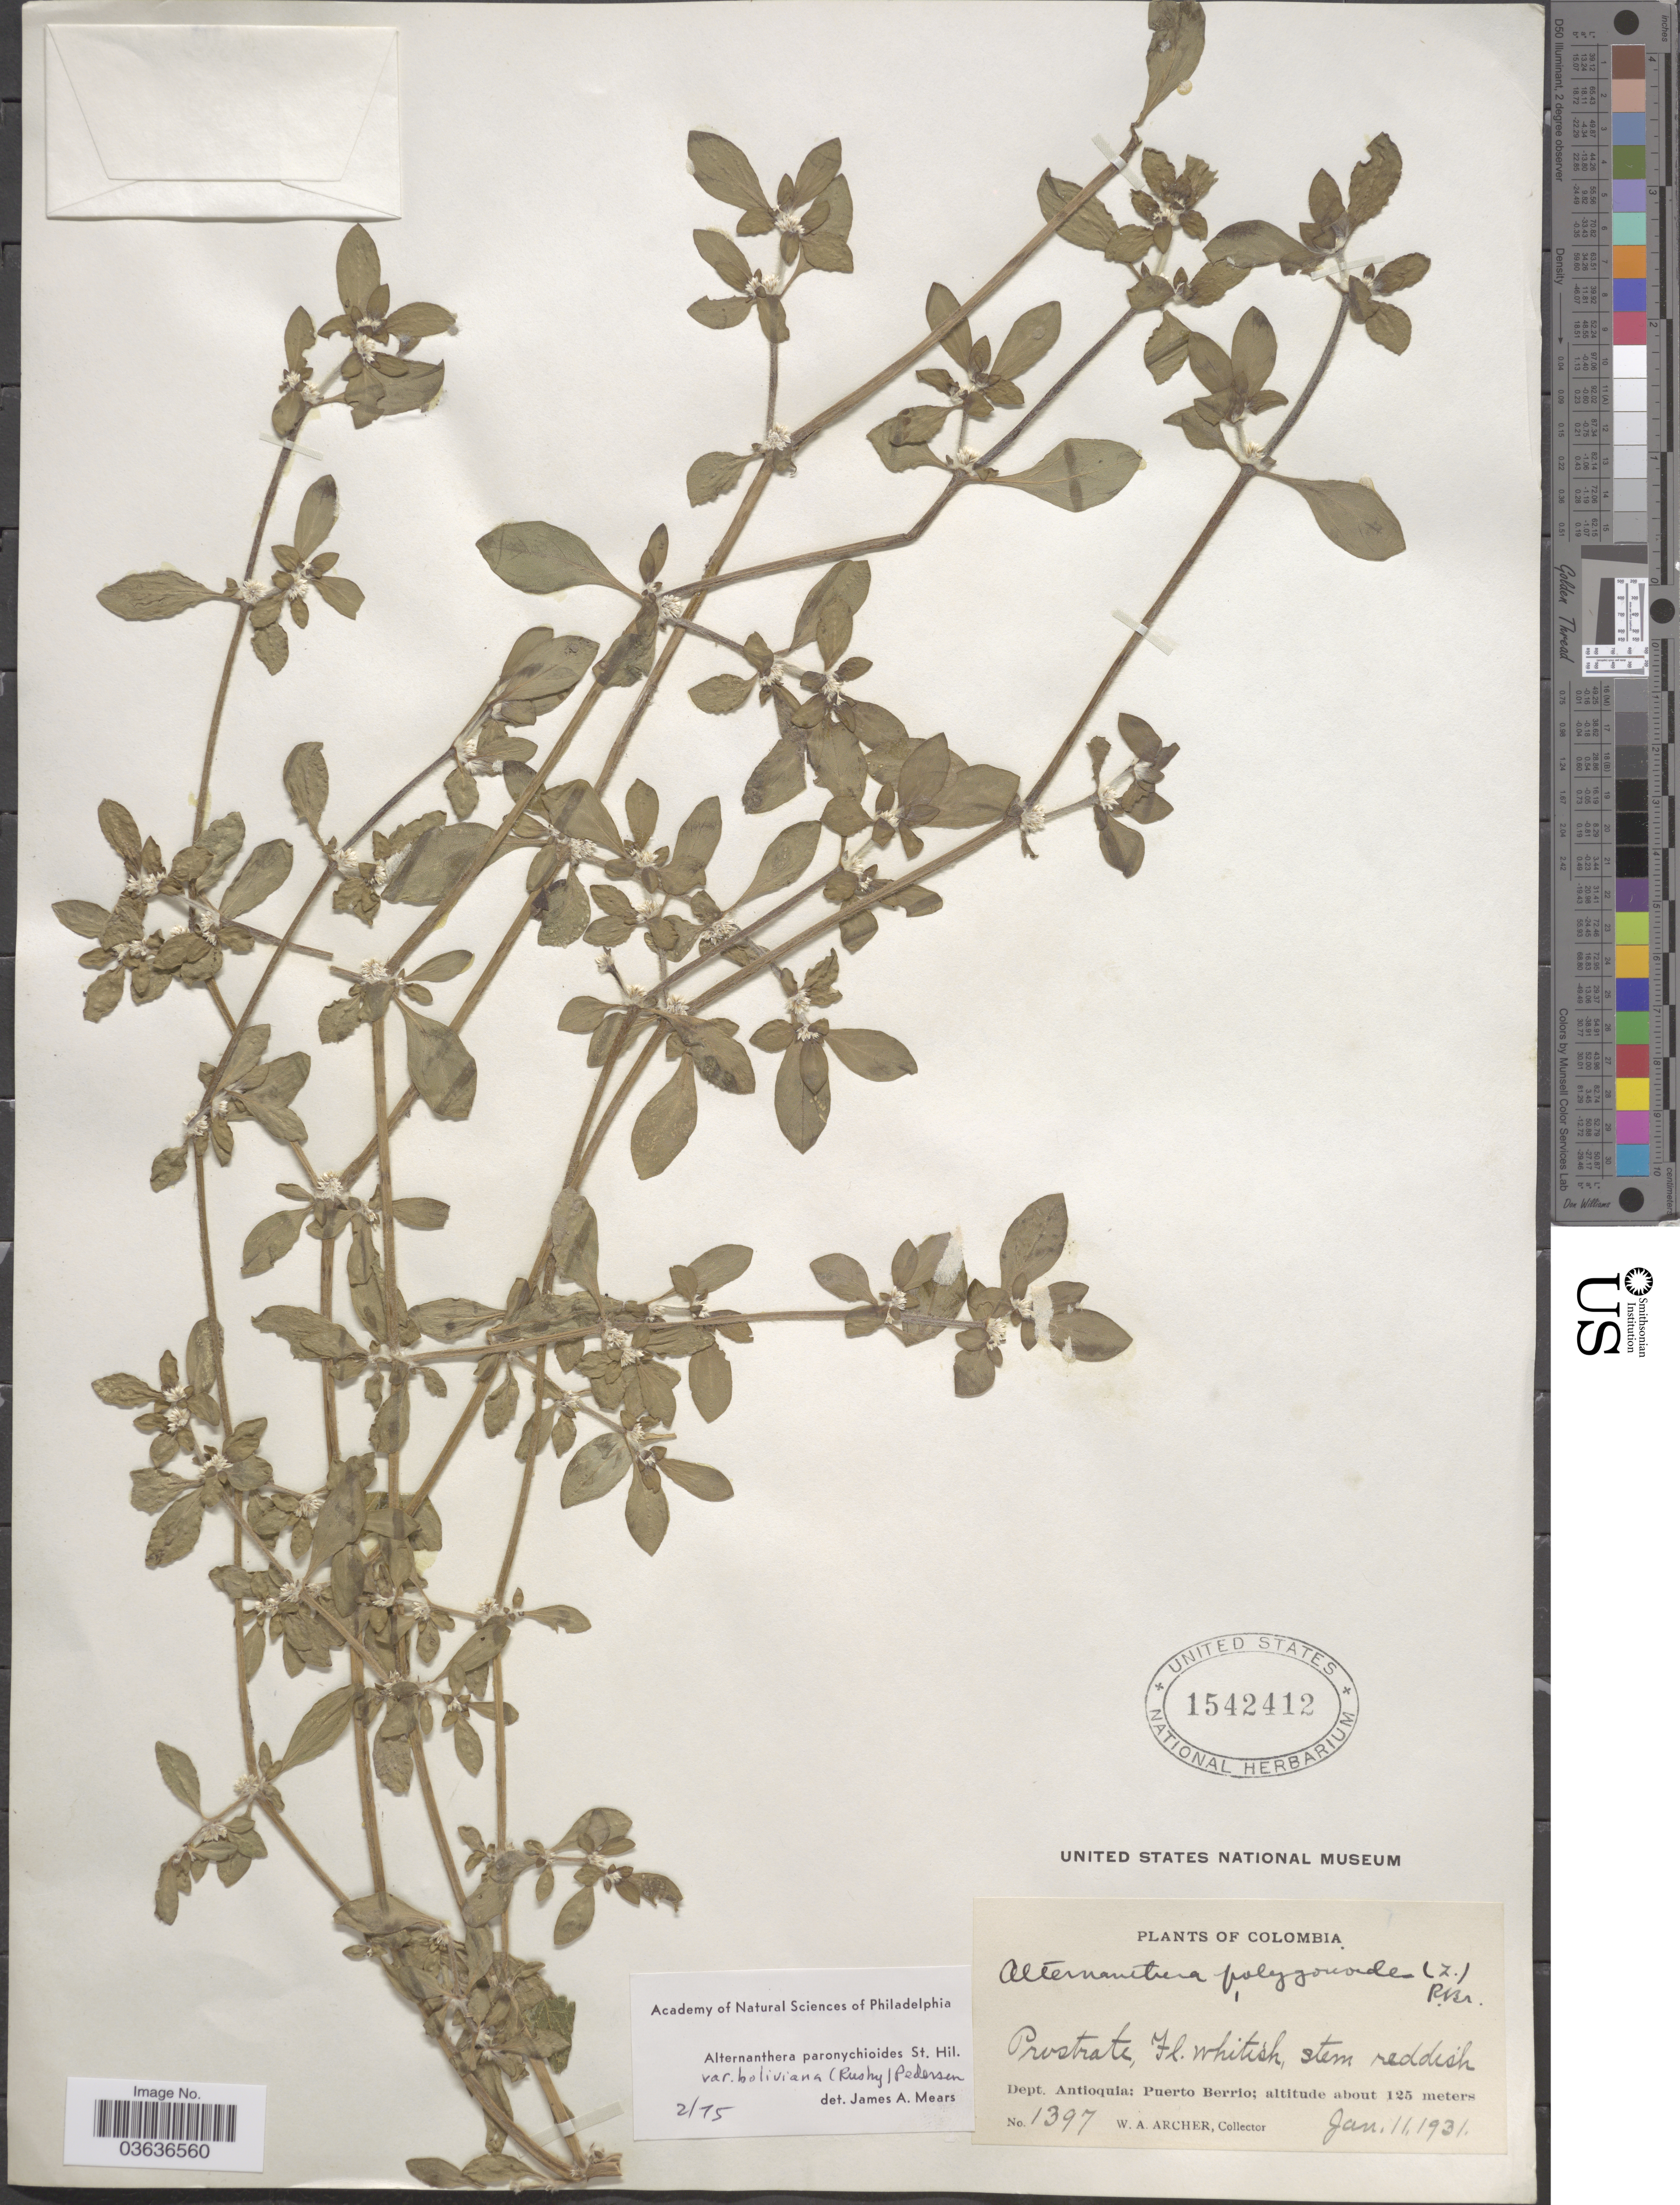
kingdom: Plantae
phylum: Tracheophyta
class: Magnoliopsida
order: Caryophyllales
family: Amaranthaceae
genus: Alternanthera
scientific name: Alternanthera paronychioides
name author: A. St.-Hil.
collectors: W. Archer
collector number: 1397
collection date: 1931-01-11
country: Colombia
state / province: Antioquia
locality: Dept. Antioquia: Puerto Berrio.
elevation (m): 125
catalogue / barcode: US 1542412